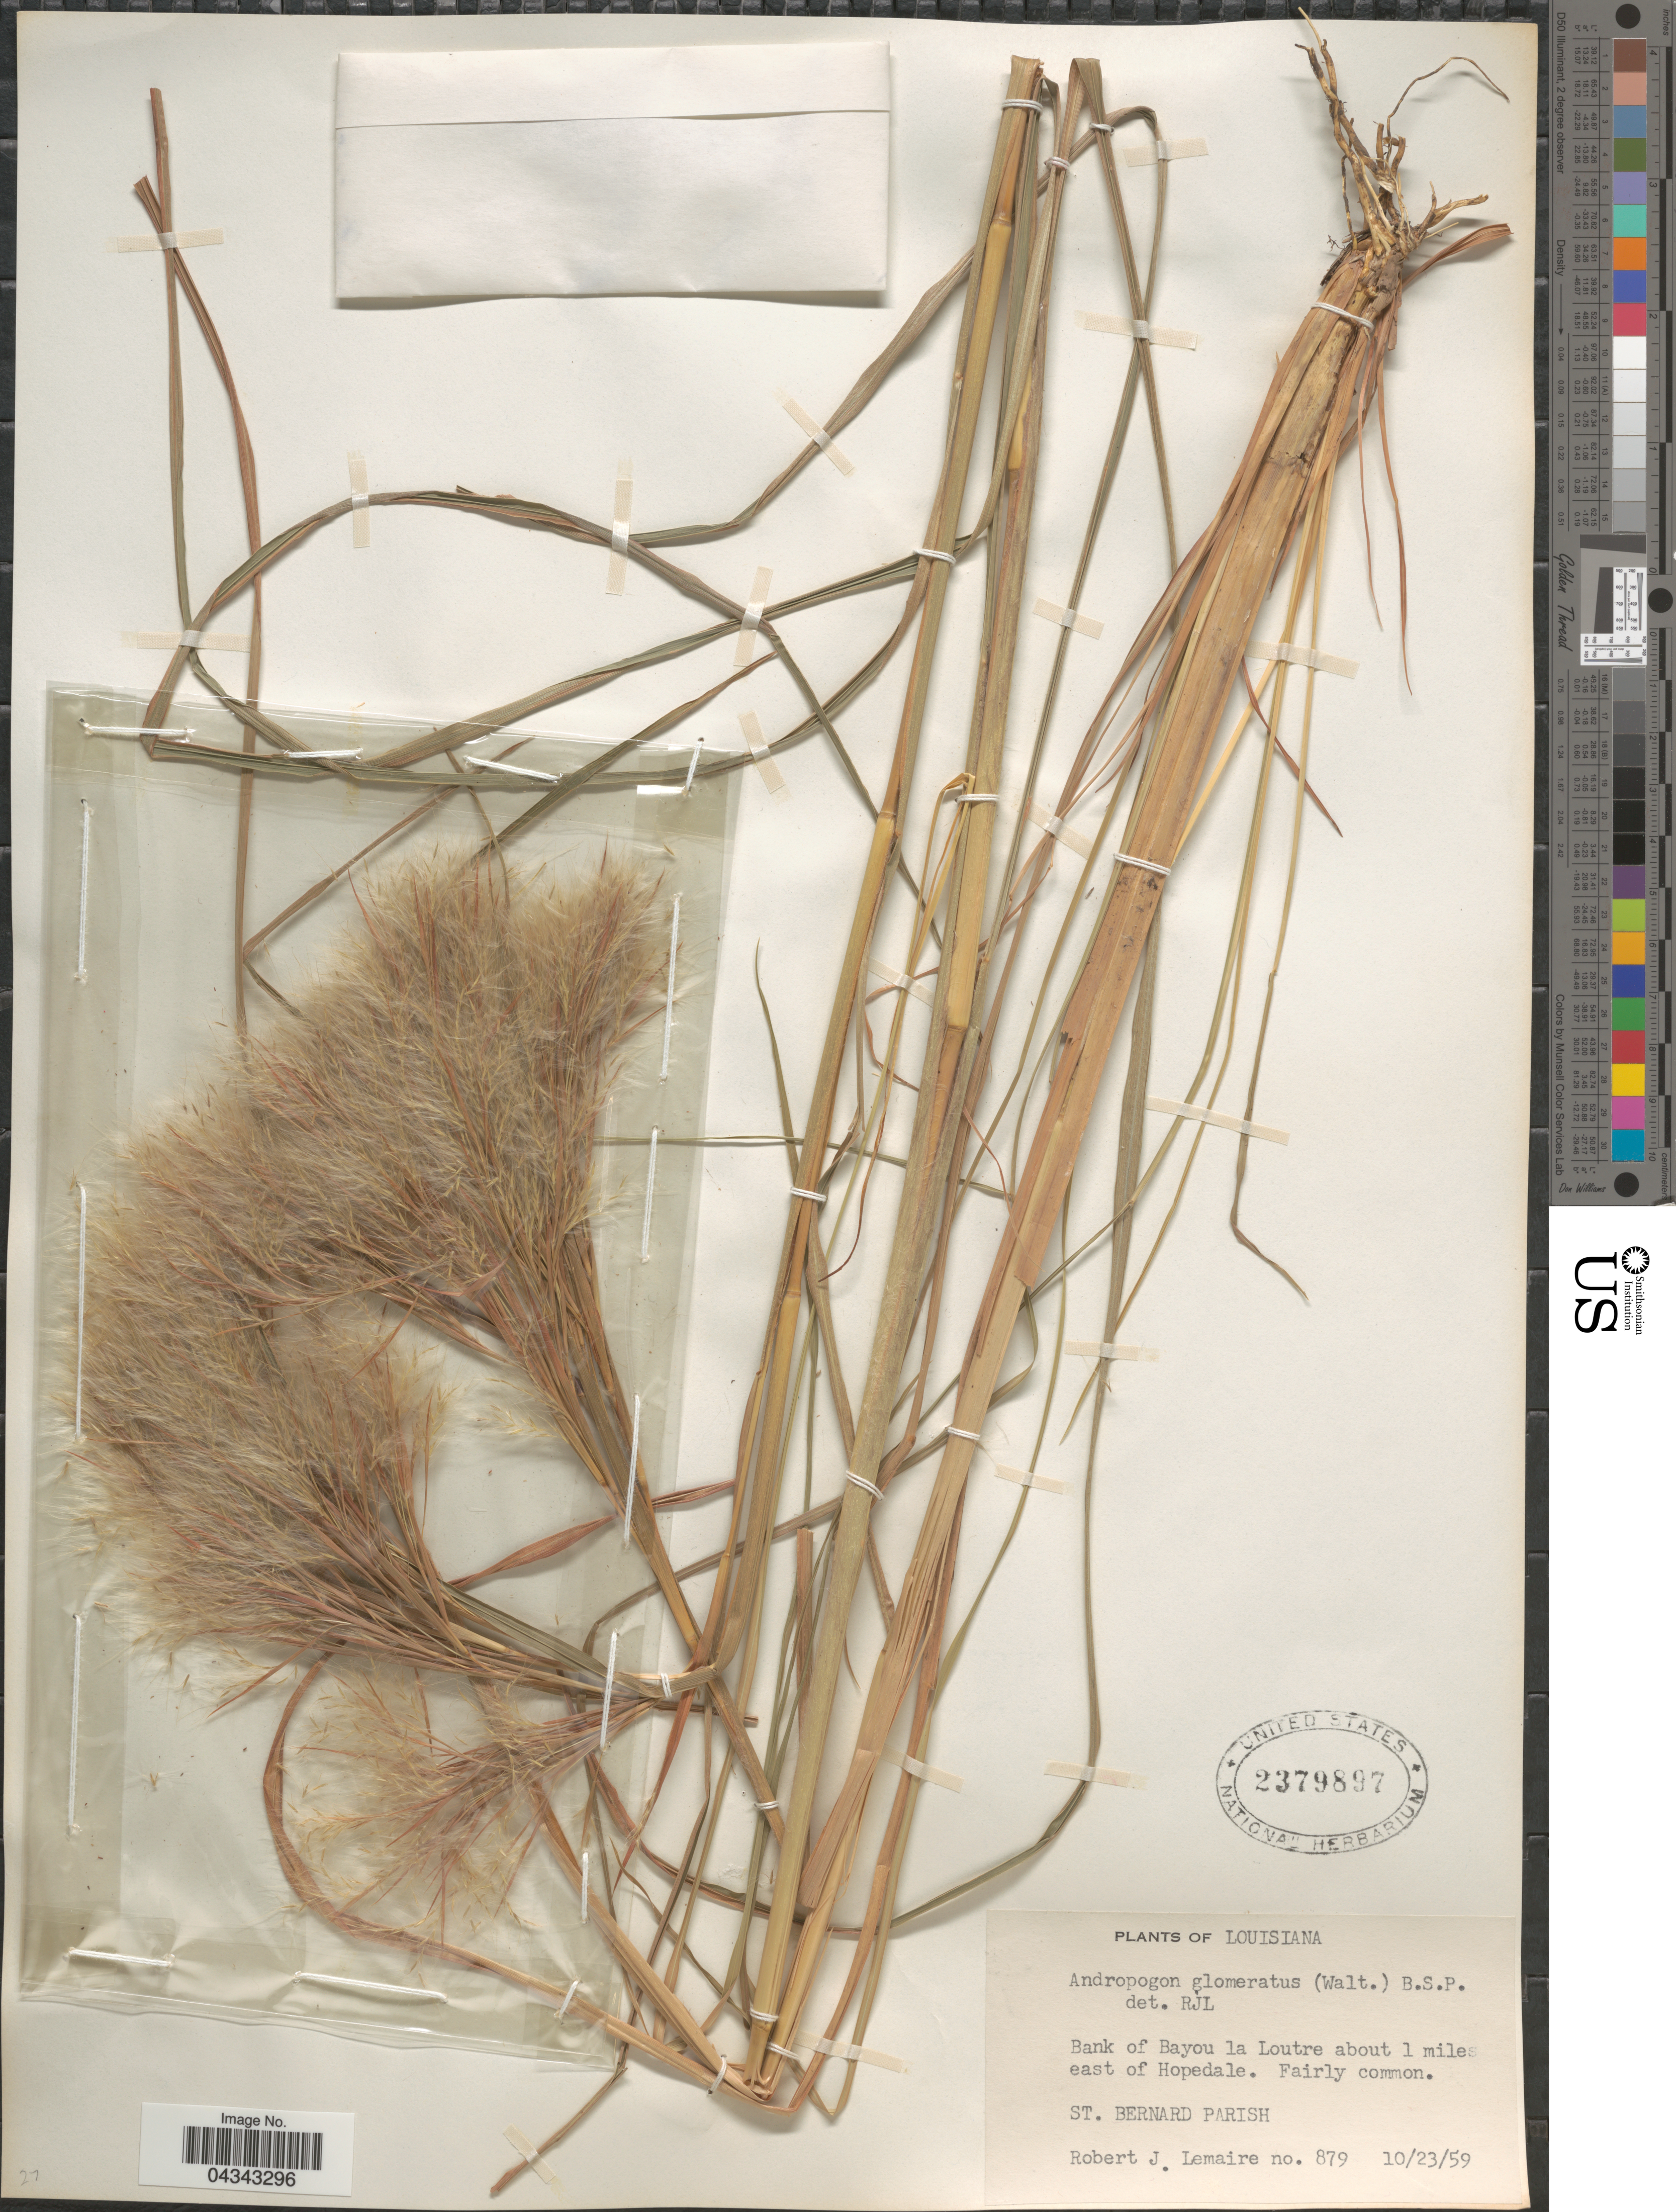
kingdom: Plantae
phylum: Tracheophyta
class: Liliopsida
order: Poales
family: Poaceae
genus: Andropogon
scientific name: Andropogon glomeratus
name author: (Walter) Britton, Stearns & Poggenb.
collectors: R. J. Lemaire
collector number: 879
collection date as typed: Transcribed d/m/y: 23/10/59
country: United States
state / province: Louisiana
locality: Bank of Bayou la Loutre about 1 miles east of Hopedale. St. Bernard Parish.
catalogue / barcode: US 2379897